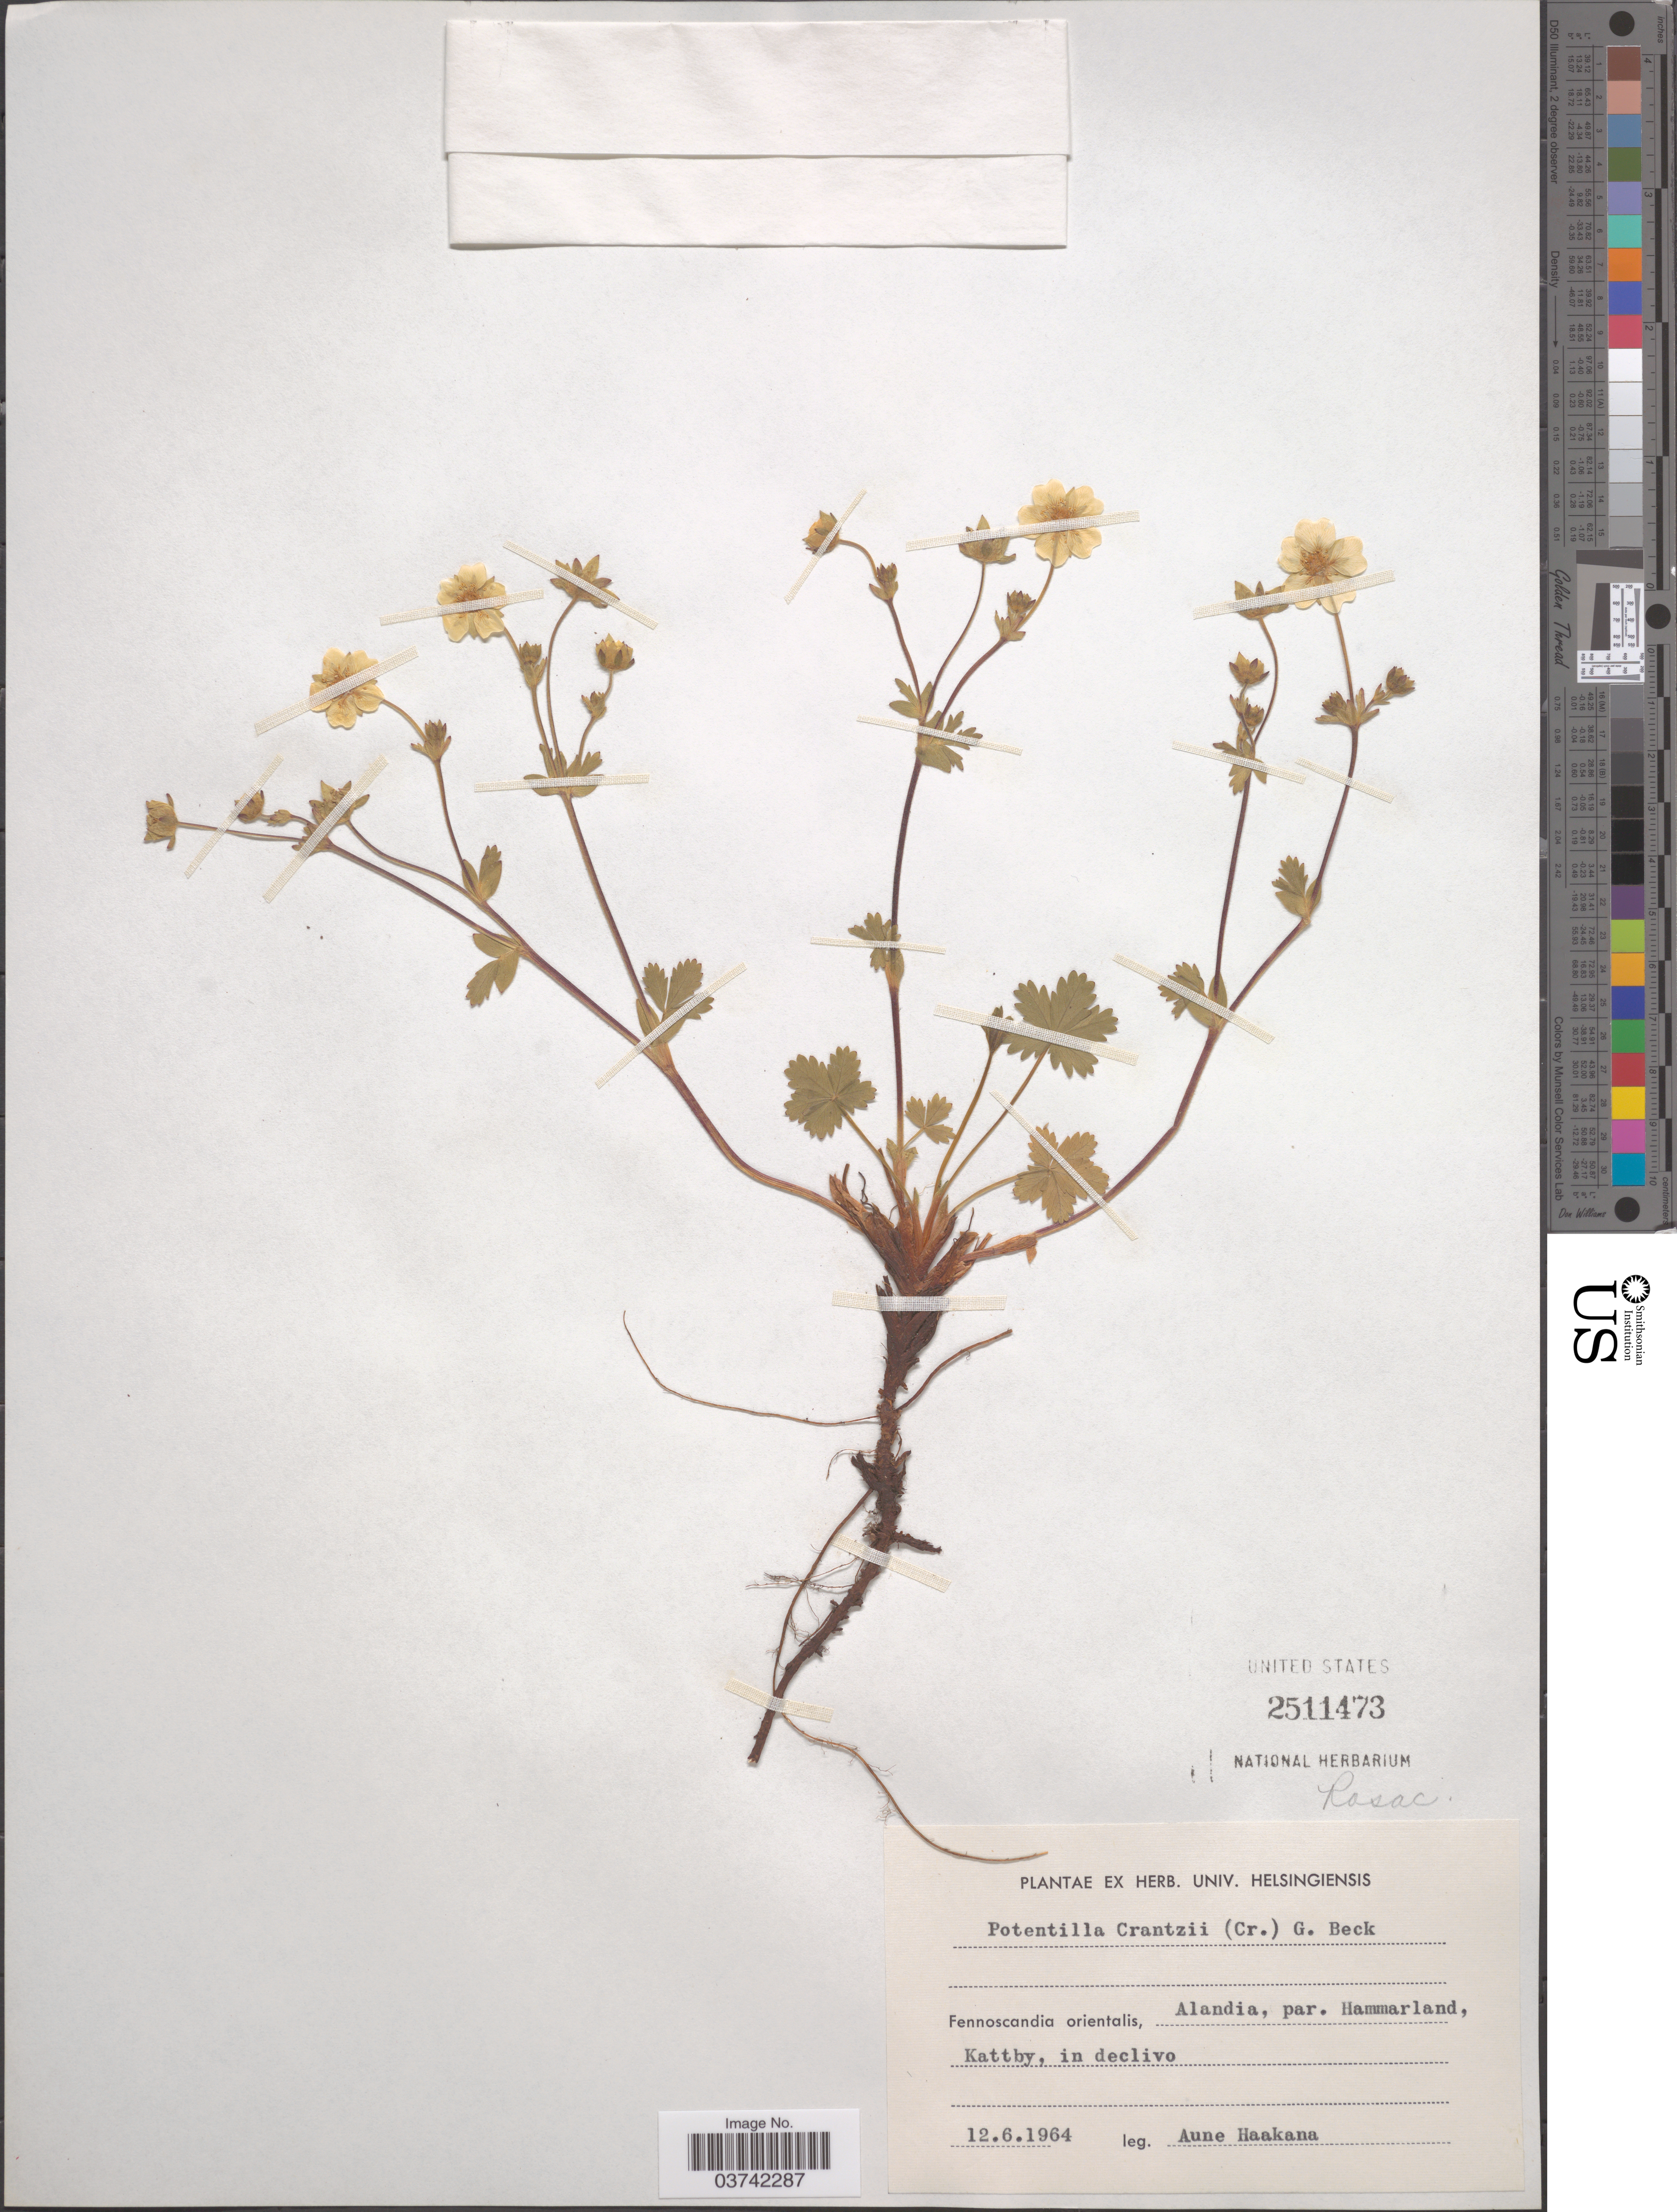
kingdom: Plantae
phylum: Tracheophyta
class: Magnoliopsida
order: Rosales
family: Rosaceae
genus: Potentilla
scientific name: Potentilla crantzii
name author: (Crantz) Beck ex Fritsch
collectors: A. Haakana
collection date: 1964-06-12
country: Finland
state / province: Ahvenanmaa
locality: Fennoscandia orientalis, Alandia, par. Hammarland, Kattby.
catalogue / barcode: US 2511473